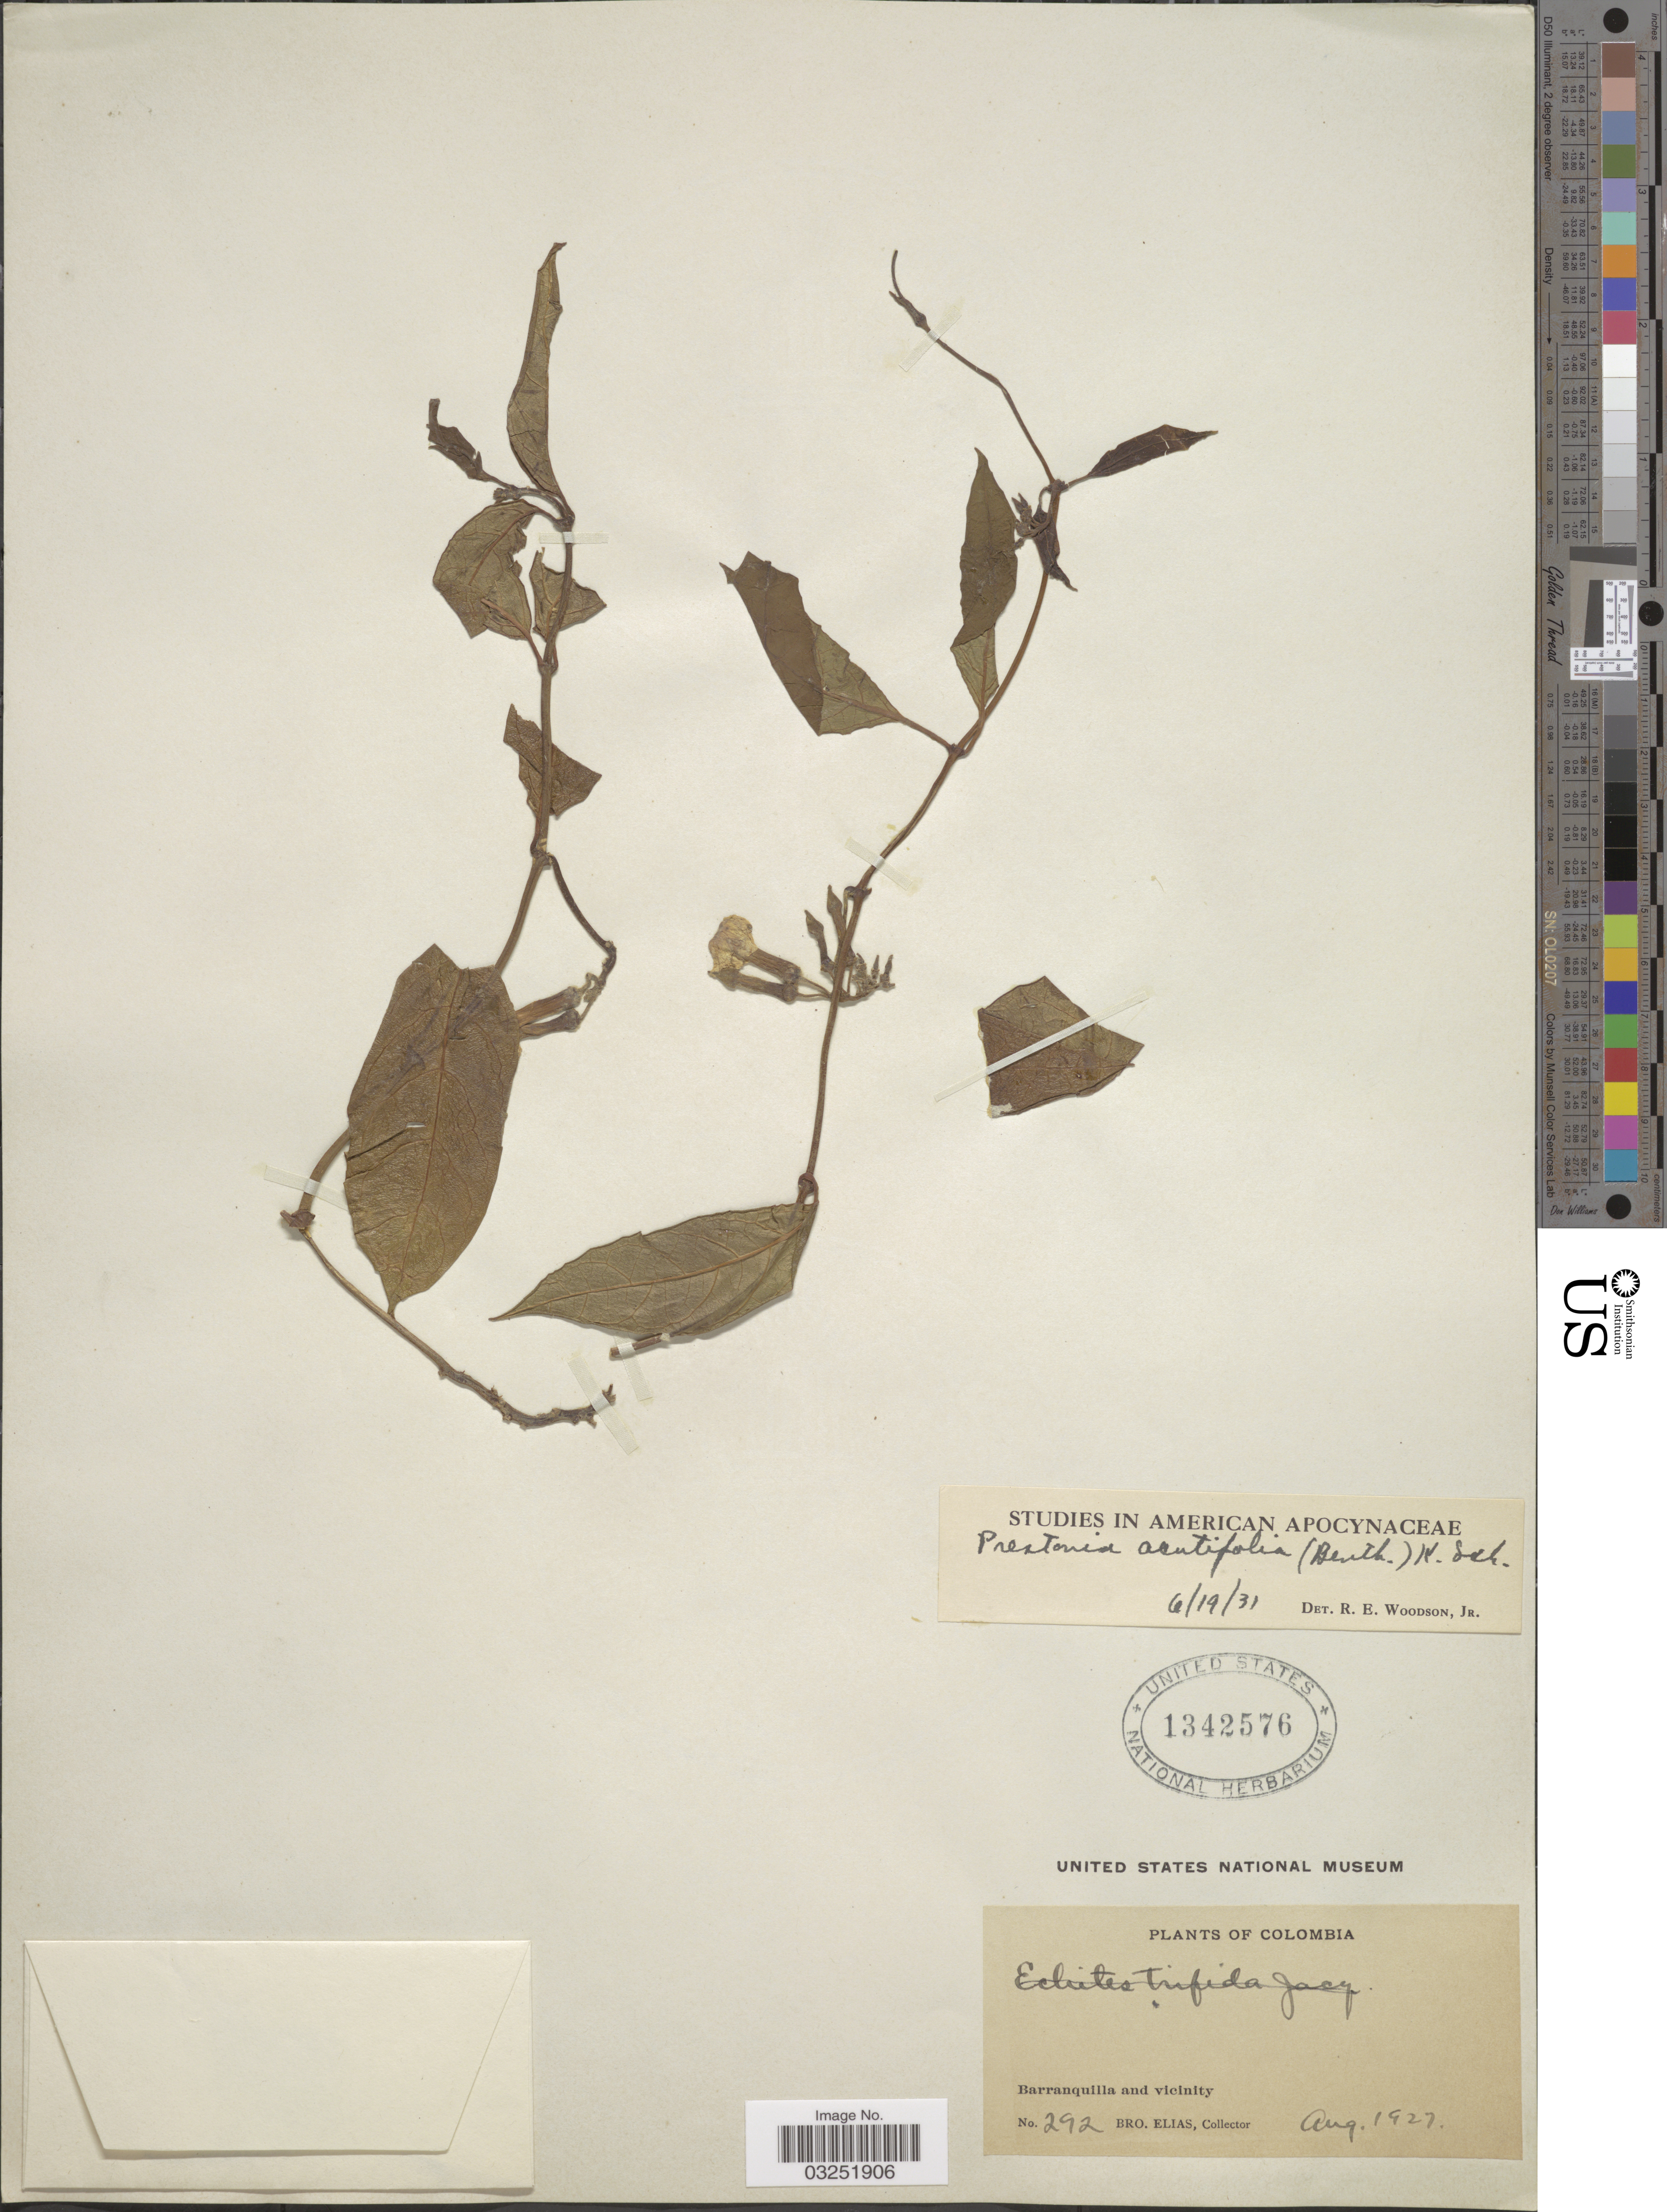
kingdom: Plantae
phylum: Tracheophyta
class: Magnoliopsida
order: Gentianales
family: Apocynaceae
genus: Prestonia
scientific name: Prestonia acutifolia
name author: (Benth. & Müll. Arg.) K. Schum.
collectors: Bro. Elias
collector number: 292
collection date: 1927-08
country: Colombia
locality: Barranquilla and vicinity.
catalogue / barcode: US 1342576